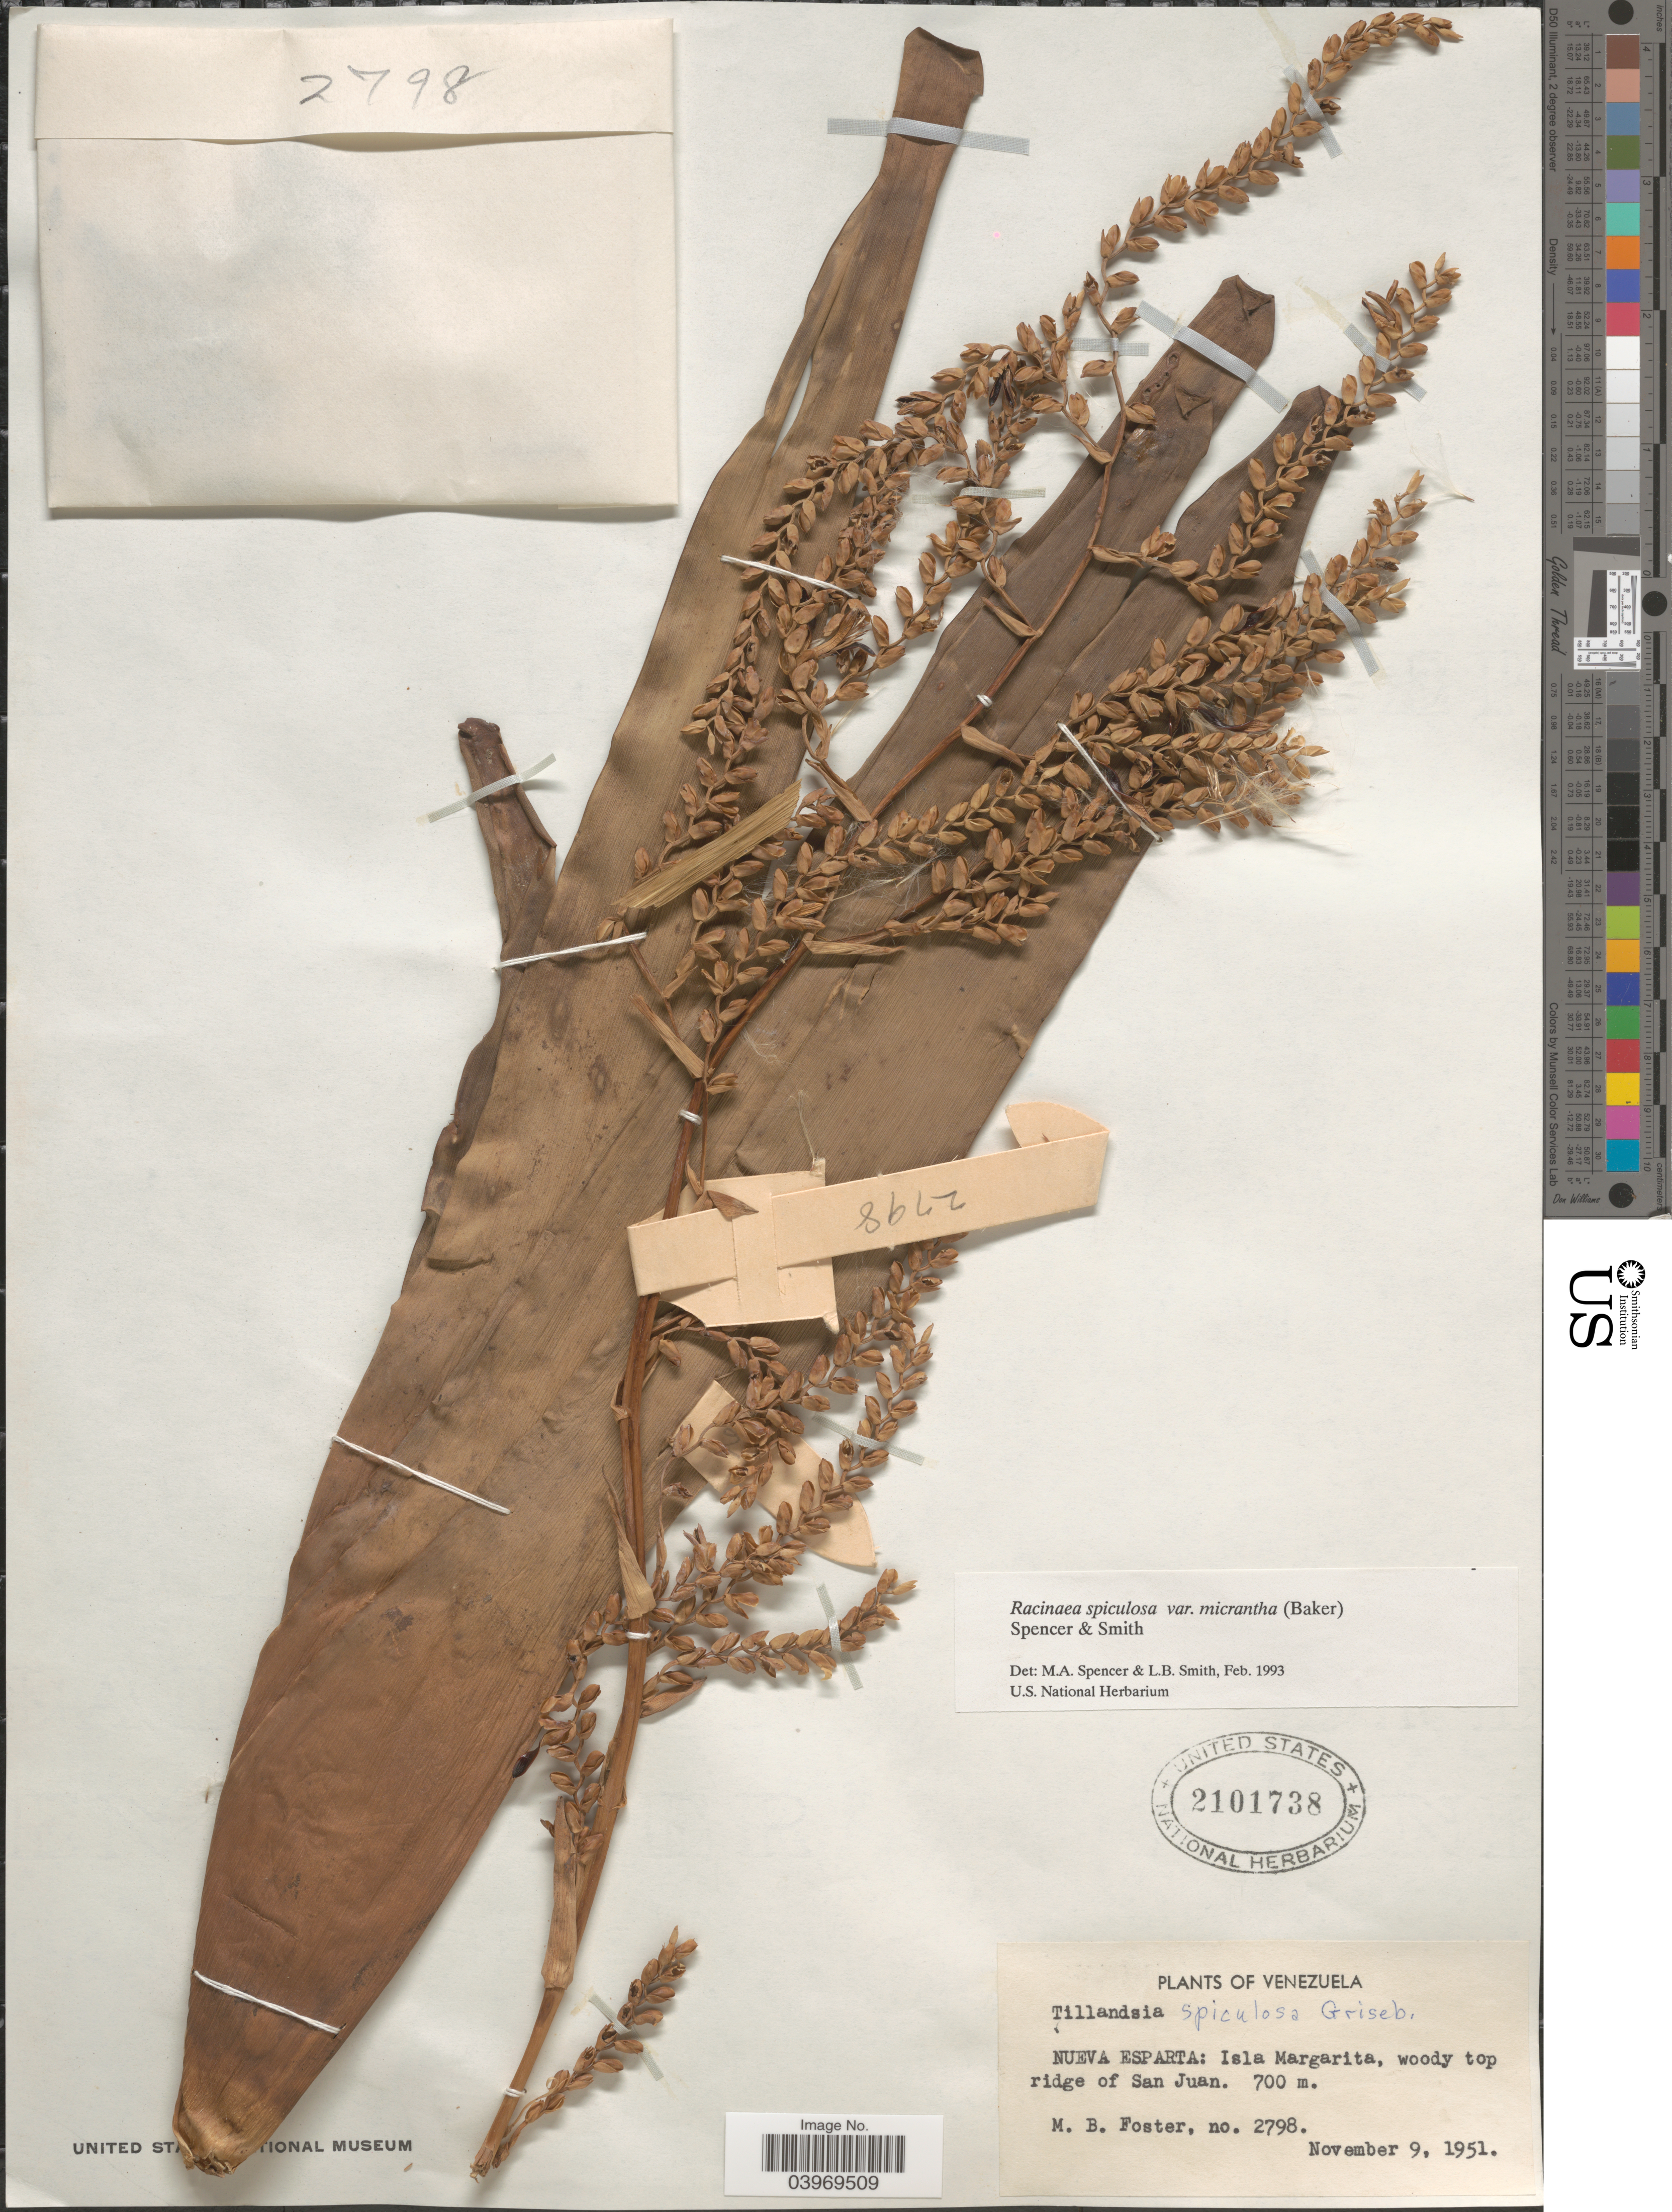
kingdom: Plantae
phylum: Tracheophyta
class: Liliopsida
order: Poales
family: Bromeliaceae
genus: Racinaea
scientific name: Racinaea spiculosa var. micrantha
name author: (Baker) M.A. Spencer & L.B. Sm.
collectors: M. B. Foster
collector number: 2798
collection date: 1951-11-09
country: Venezuela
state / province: Nueva Esparta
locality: Isla Margarita, woody top ridge of San Juan.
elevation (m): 700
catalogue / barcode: US 2101738